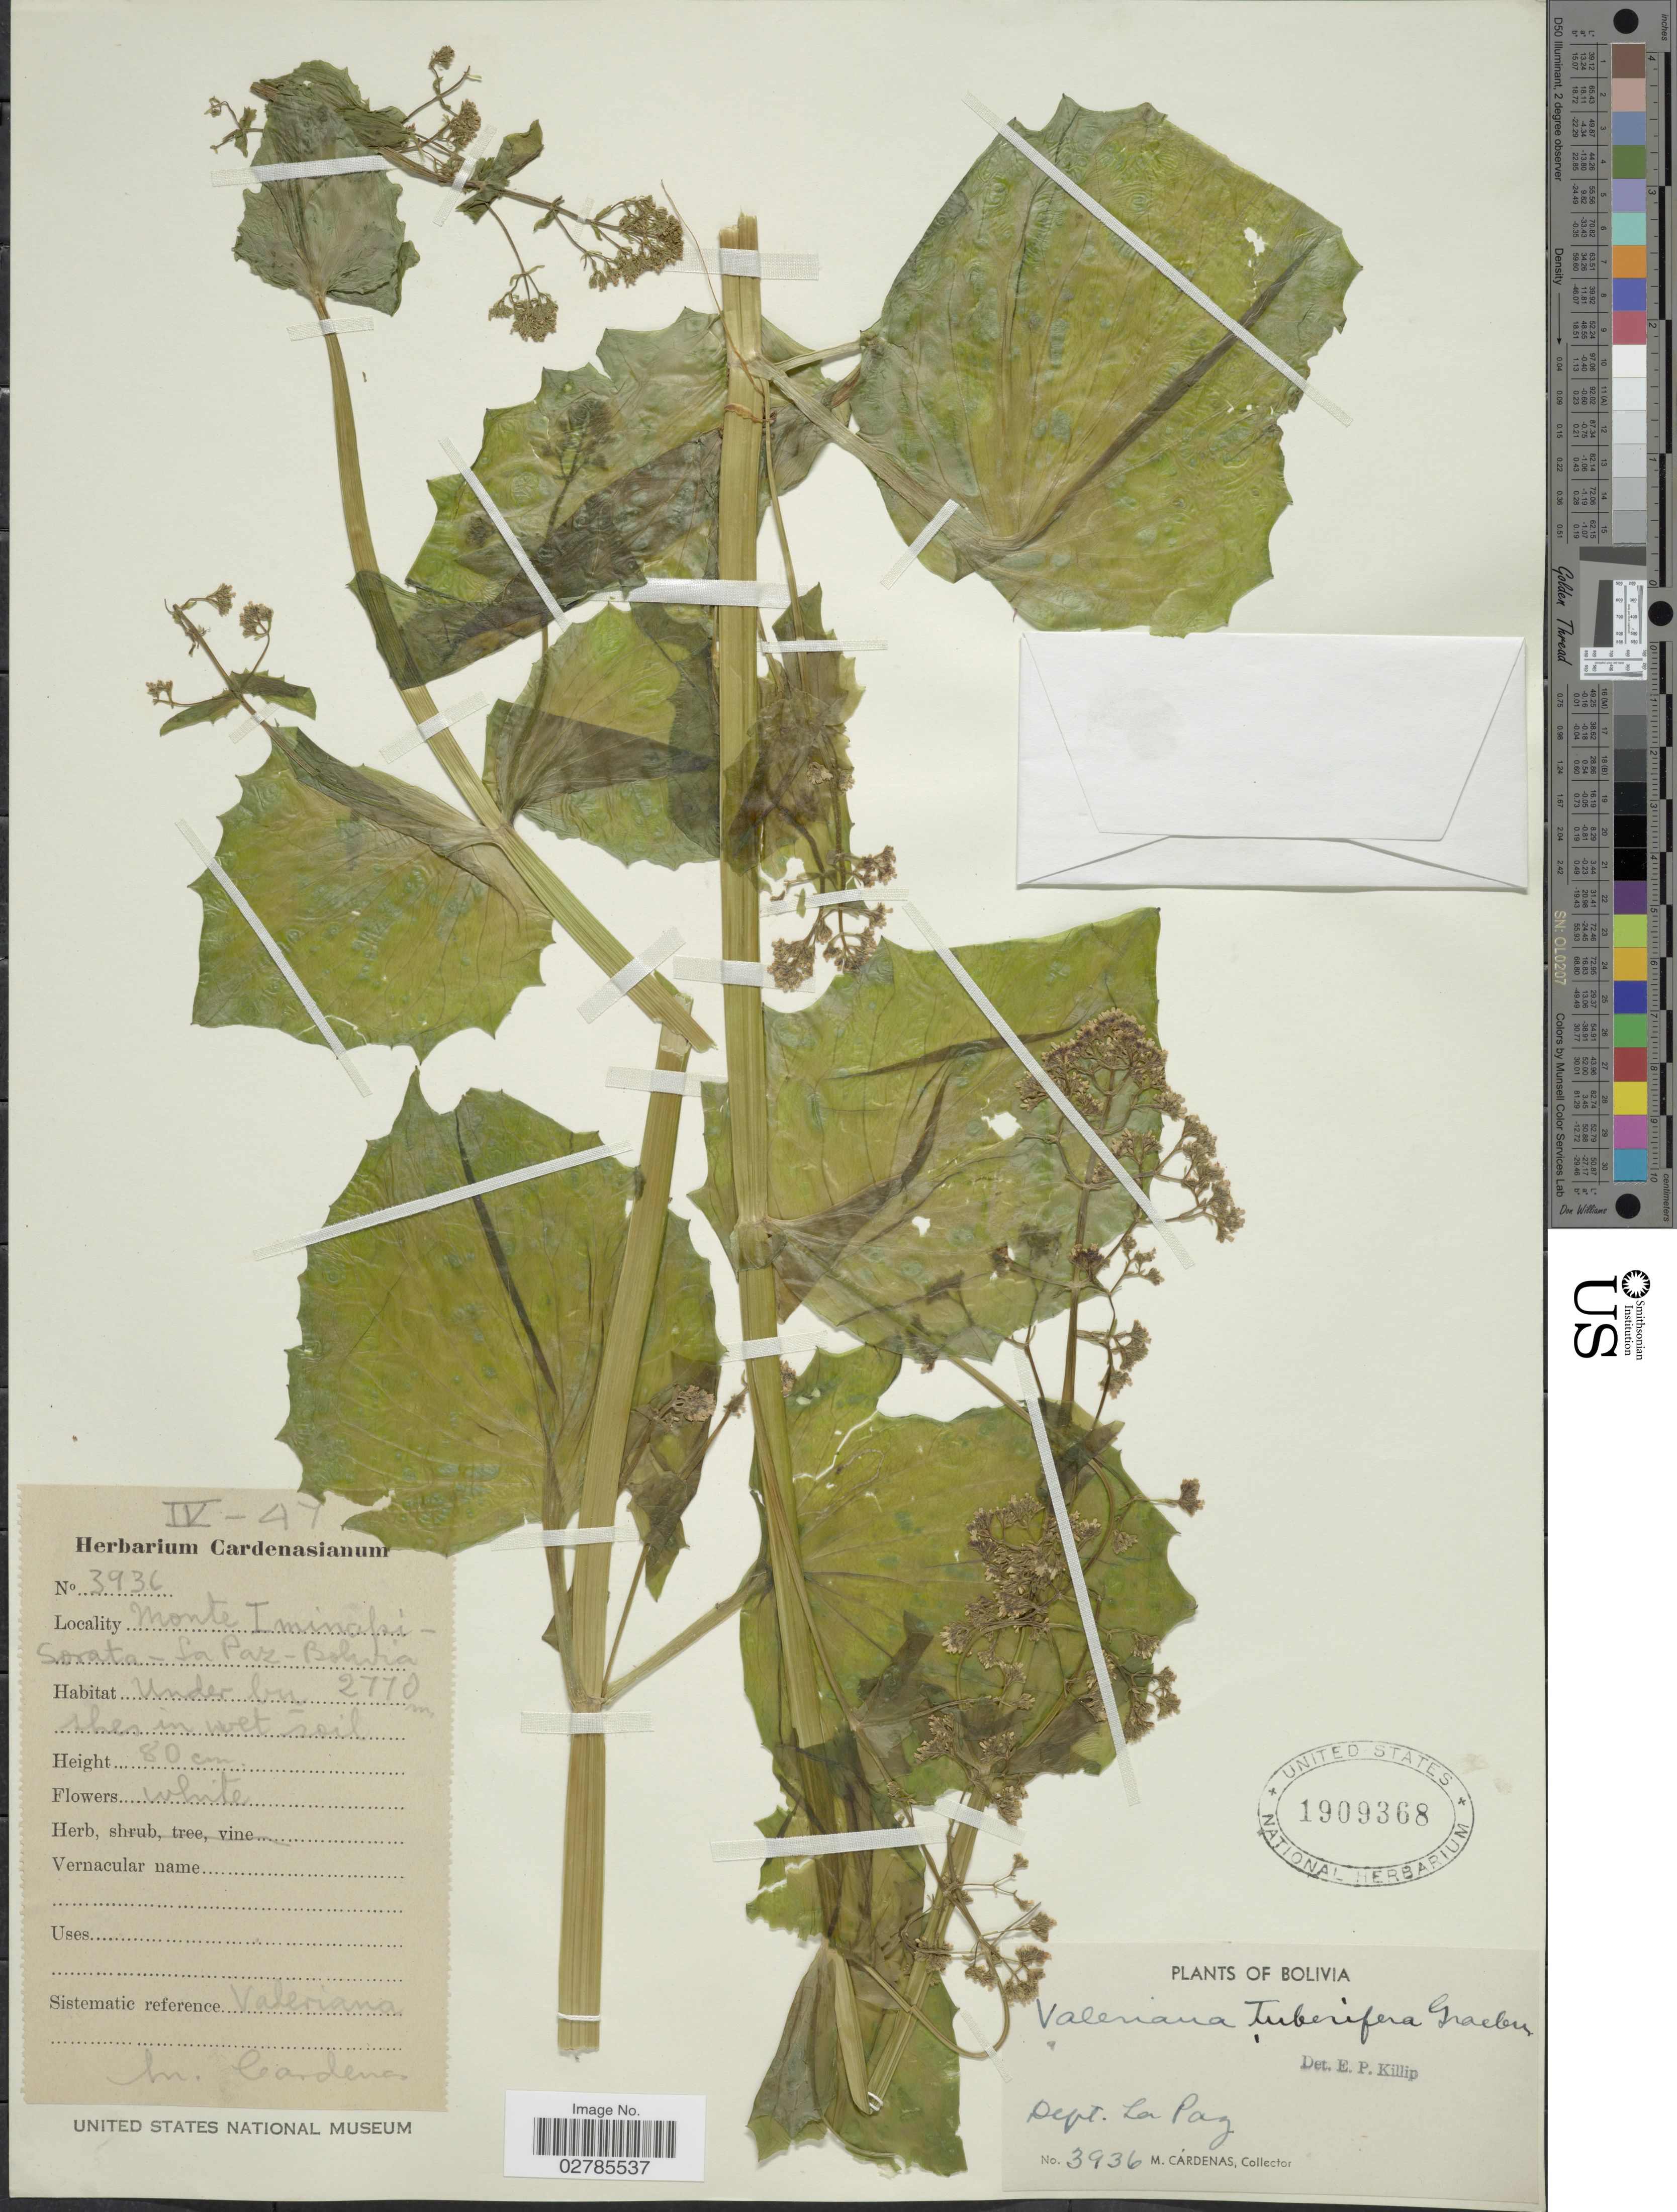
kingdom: Plantae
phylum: Tracheophyta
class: Magnoliopsida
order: Dipsacales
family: Caprifoliaceae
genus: Valeriana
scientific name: Valeriana tubifera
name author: P. Graebn.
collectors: M. Cárdenas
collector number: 3936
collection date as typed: Transcribed d/m/y: /4/47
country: Bolivia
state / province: La Paz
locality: Monte Iminafsi-Sorata. Dept. La Paz.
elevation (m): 2770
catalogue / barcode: US 1909368